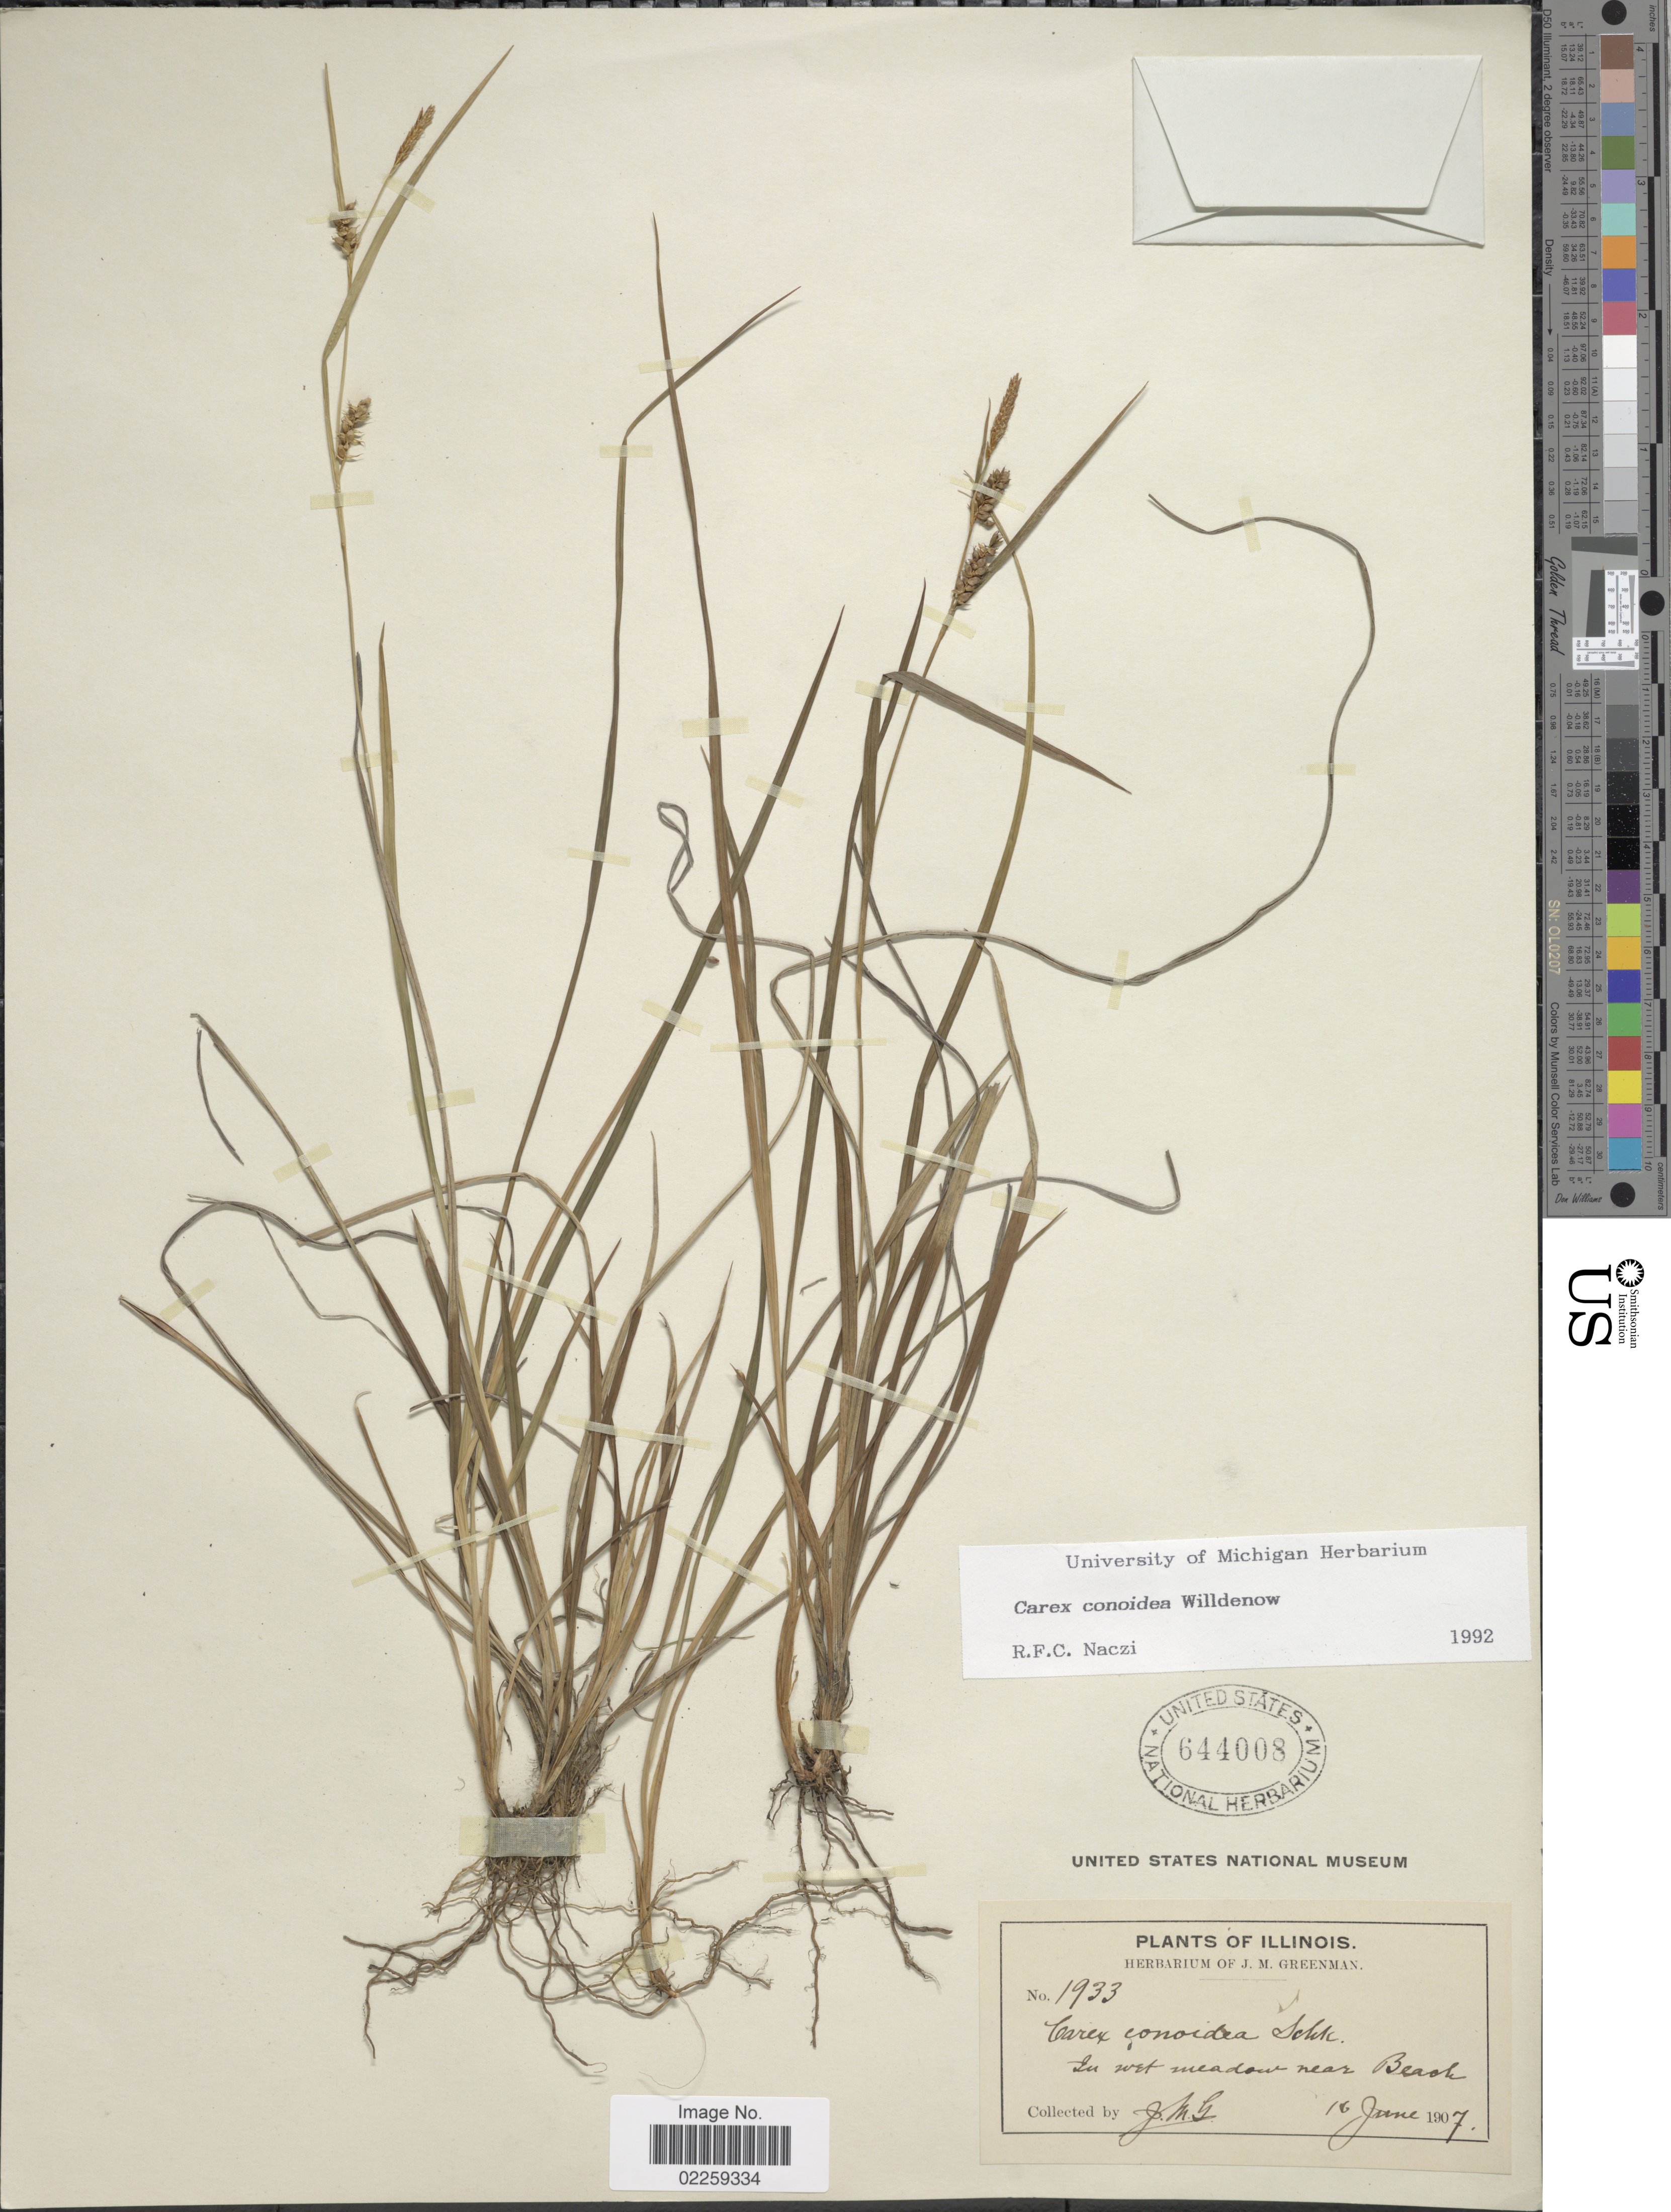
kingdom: Plantae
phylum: Tracheophyta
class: Liliopsida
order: Poales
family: Cyperaceae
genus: Carex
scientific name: Carex conoidea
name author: Willd.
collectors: J. M. Greenman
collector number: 1933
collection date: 1907-06-16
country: United States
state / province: Illinois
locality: Near Beach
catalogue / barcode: US 644008